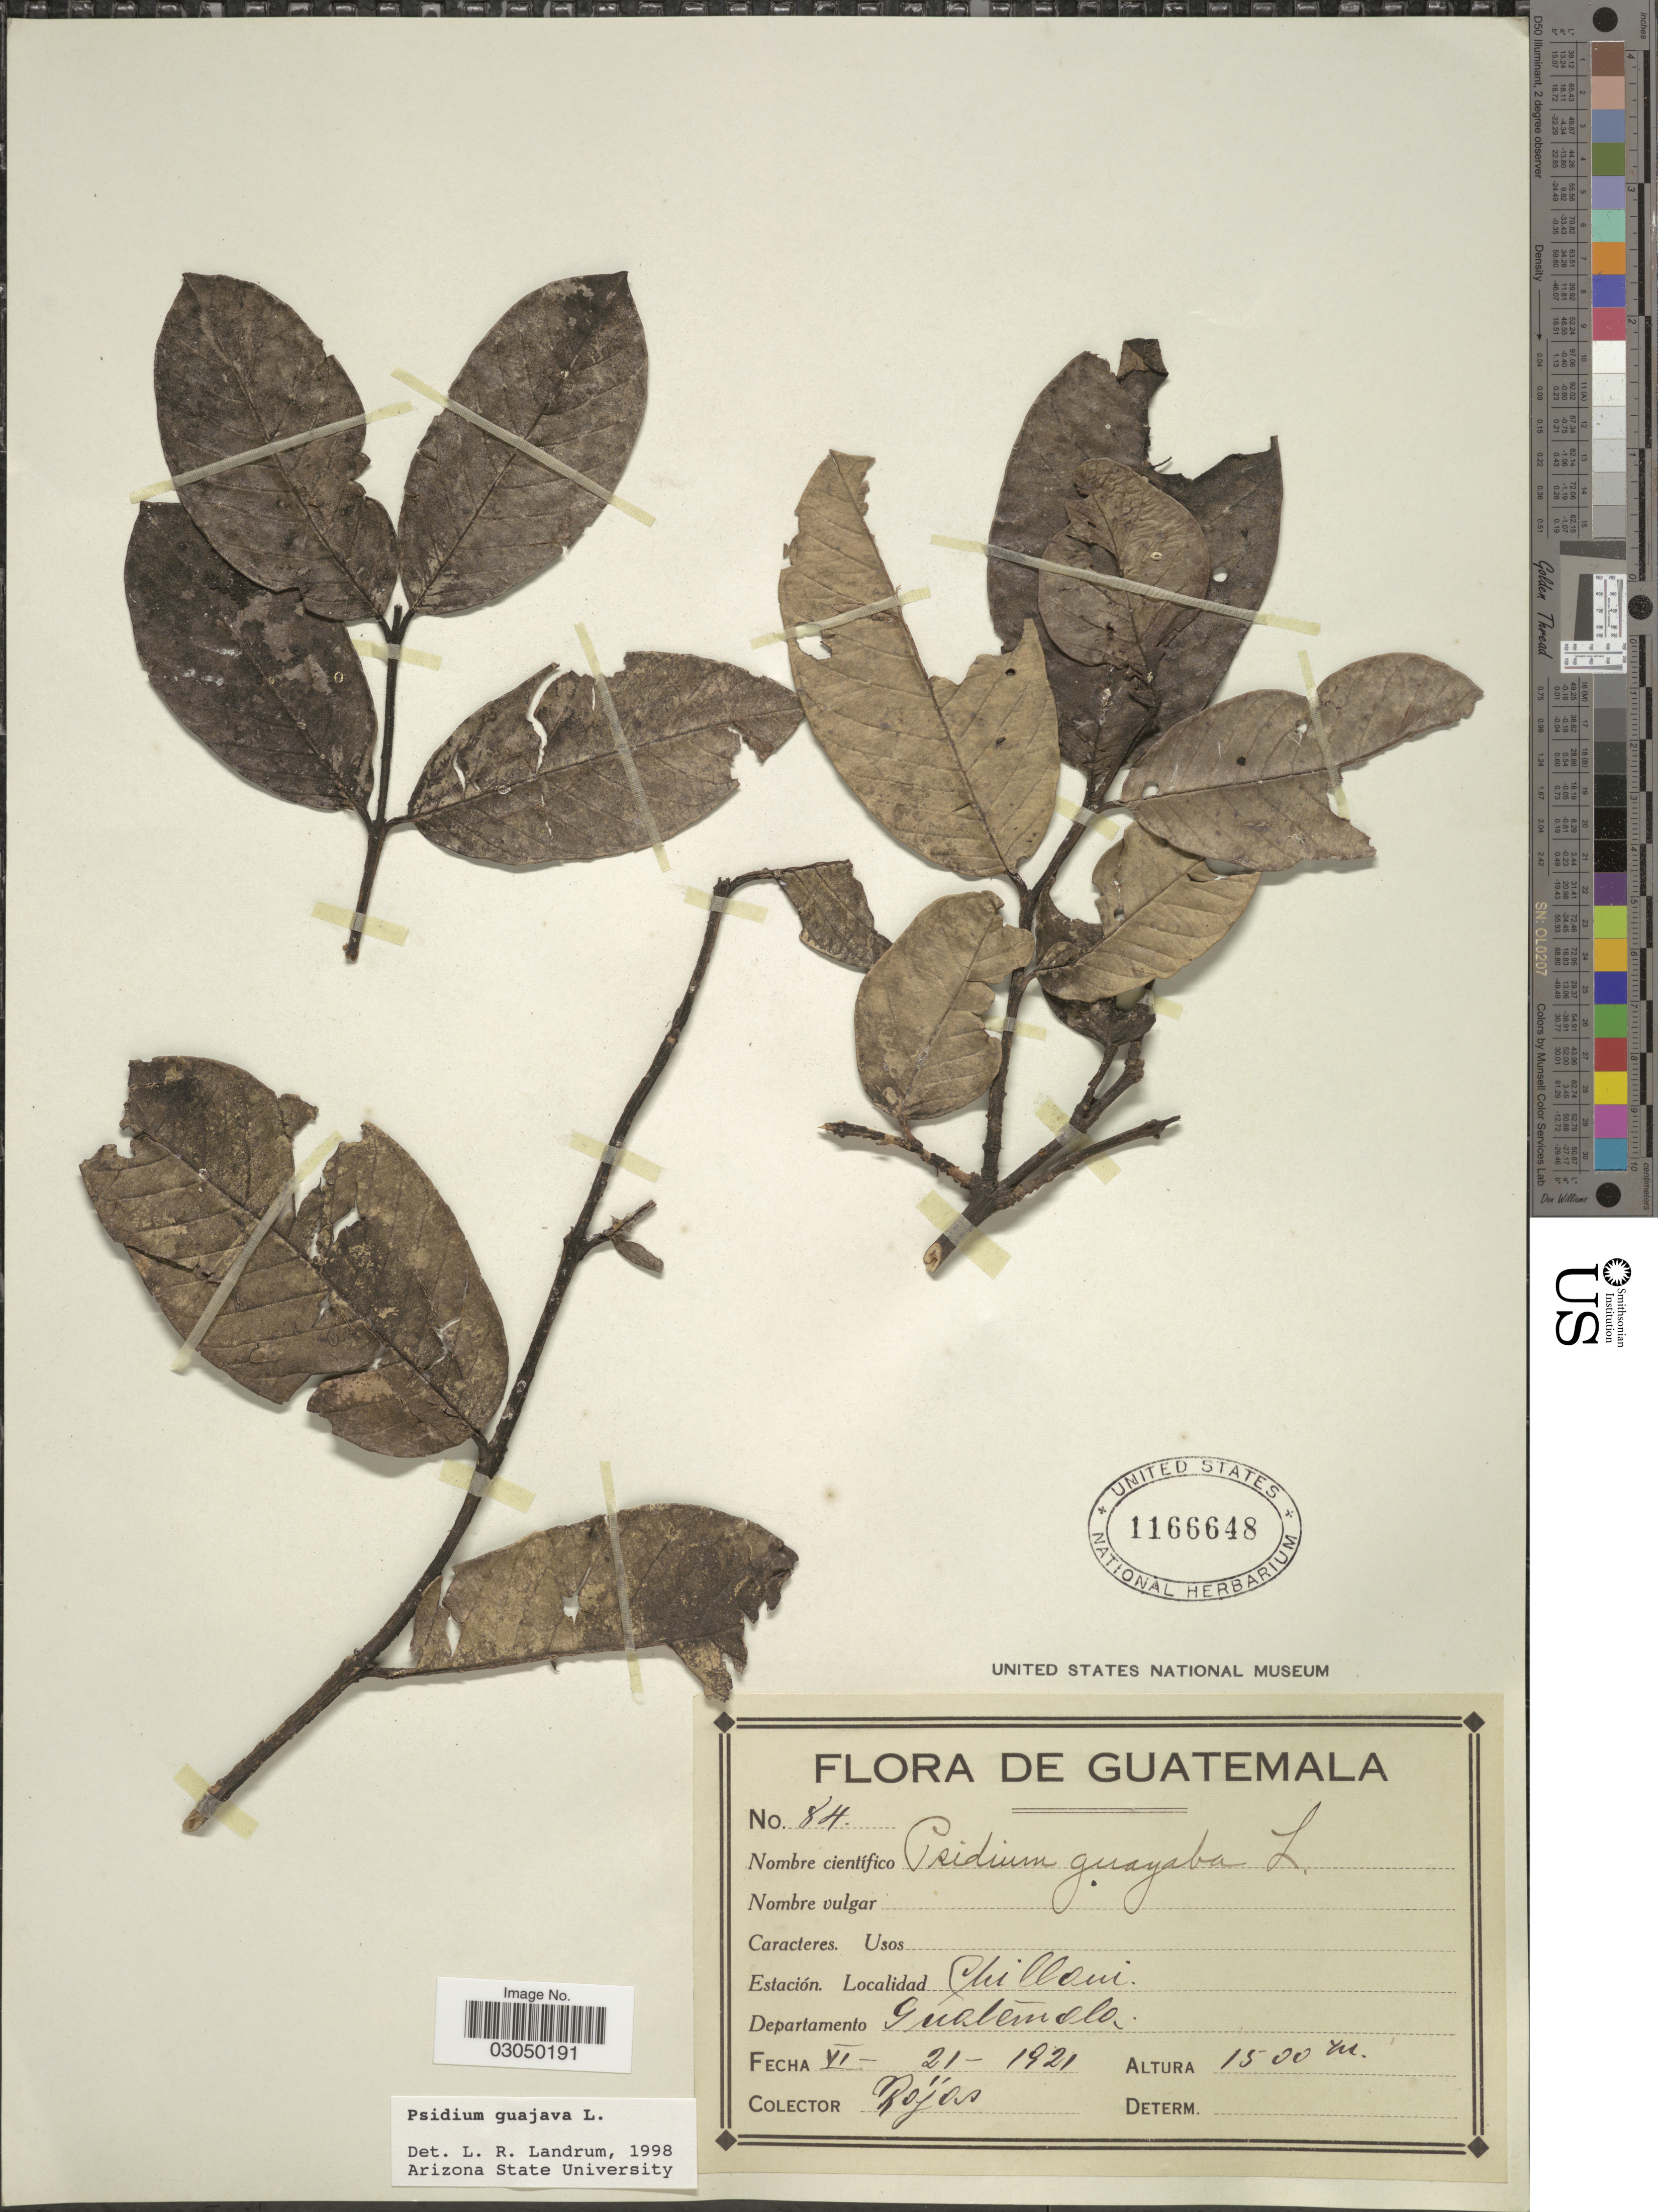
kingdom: Plantae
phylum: Tracheophyta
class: Magnoliopsida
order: Myrtales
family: Myrtaceae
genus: Psidium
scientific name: Psidium guajava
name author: L.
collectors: Rojas, --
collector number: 84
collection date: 1921-06-21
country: Guatemala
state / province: Guatemala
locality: Chillani. Departamento Guatemala.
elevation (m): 1500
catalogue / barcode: US 1166648